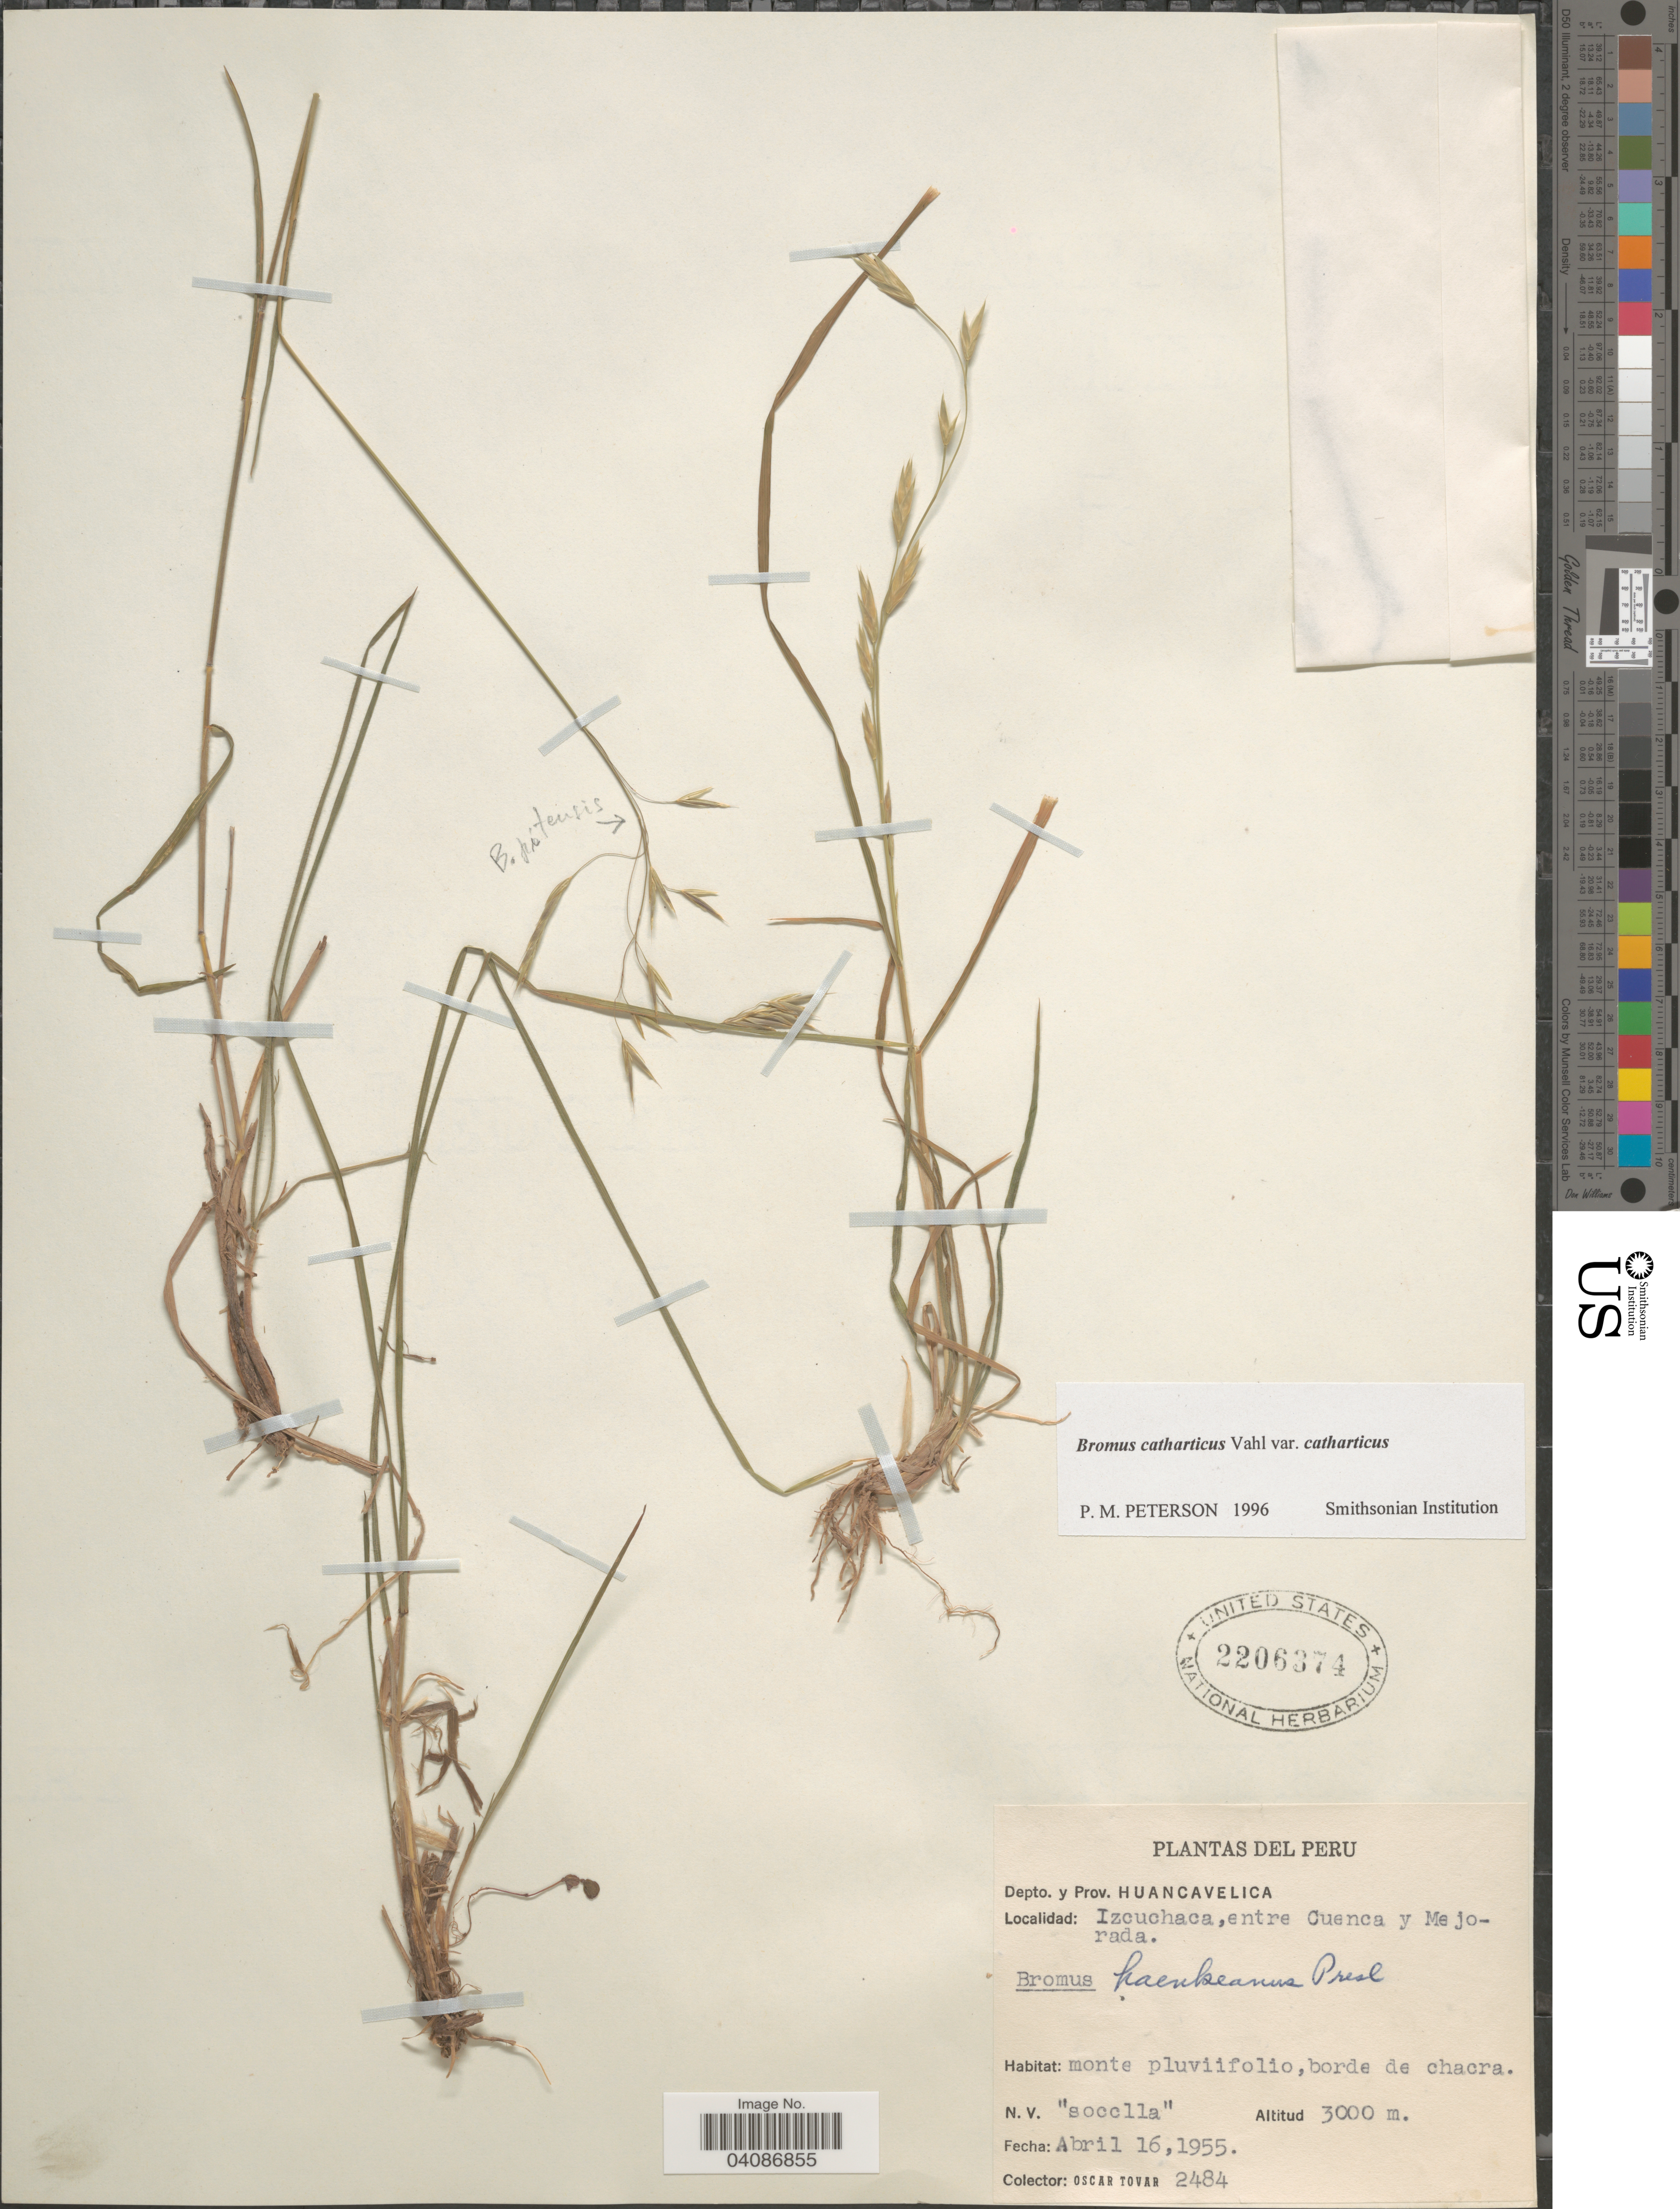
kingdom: Plantae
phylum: Tracheophyta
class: Liliopsida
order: Poales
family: Poaceae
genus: Bromus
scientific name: Bromus catharticus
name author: Vahl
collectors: Ó. Tovar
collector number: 2484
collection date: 1955-04-16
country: Peru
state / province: Huancavelica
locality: Depto. y Prov. Huancavelica. Izcuchaca,entre Cuenca y Mejorada.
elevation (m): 3000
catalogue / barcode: US 2206374